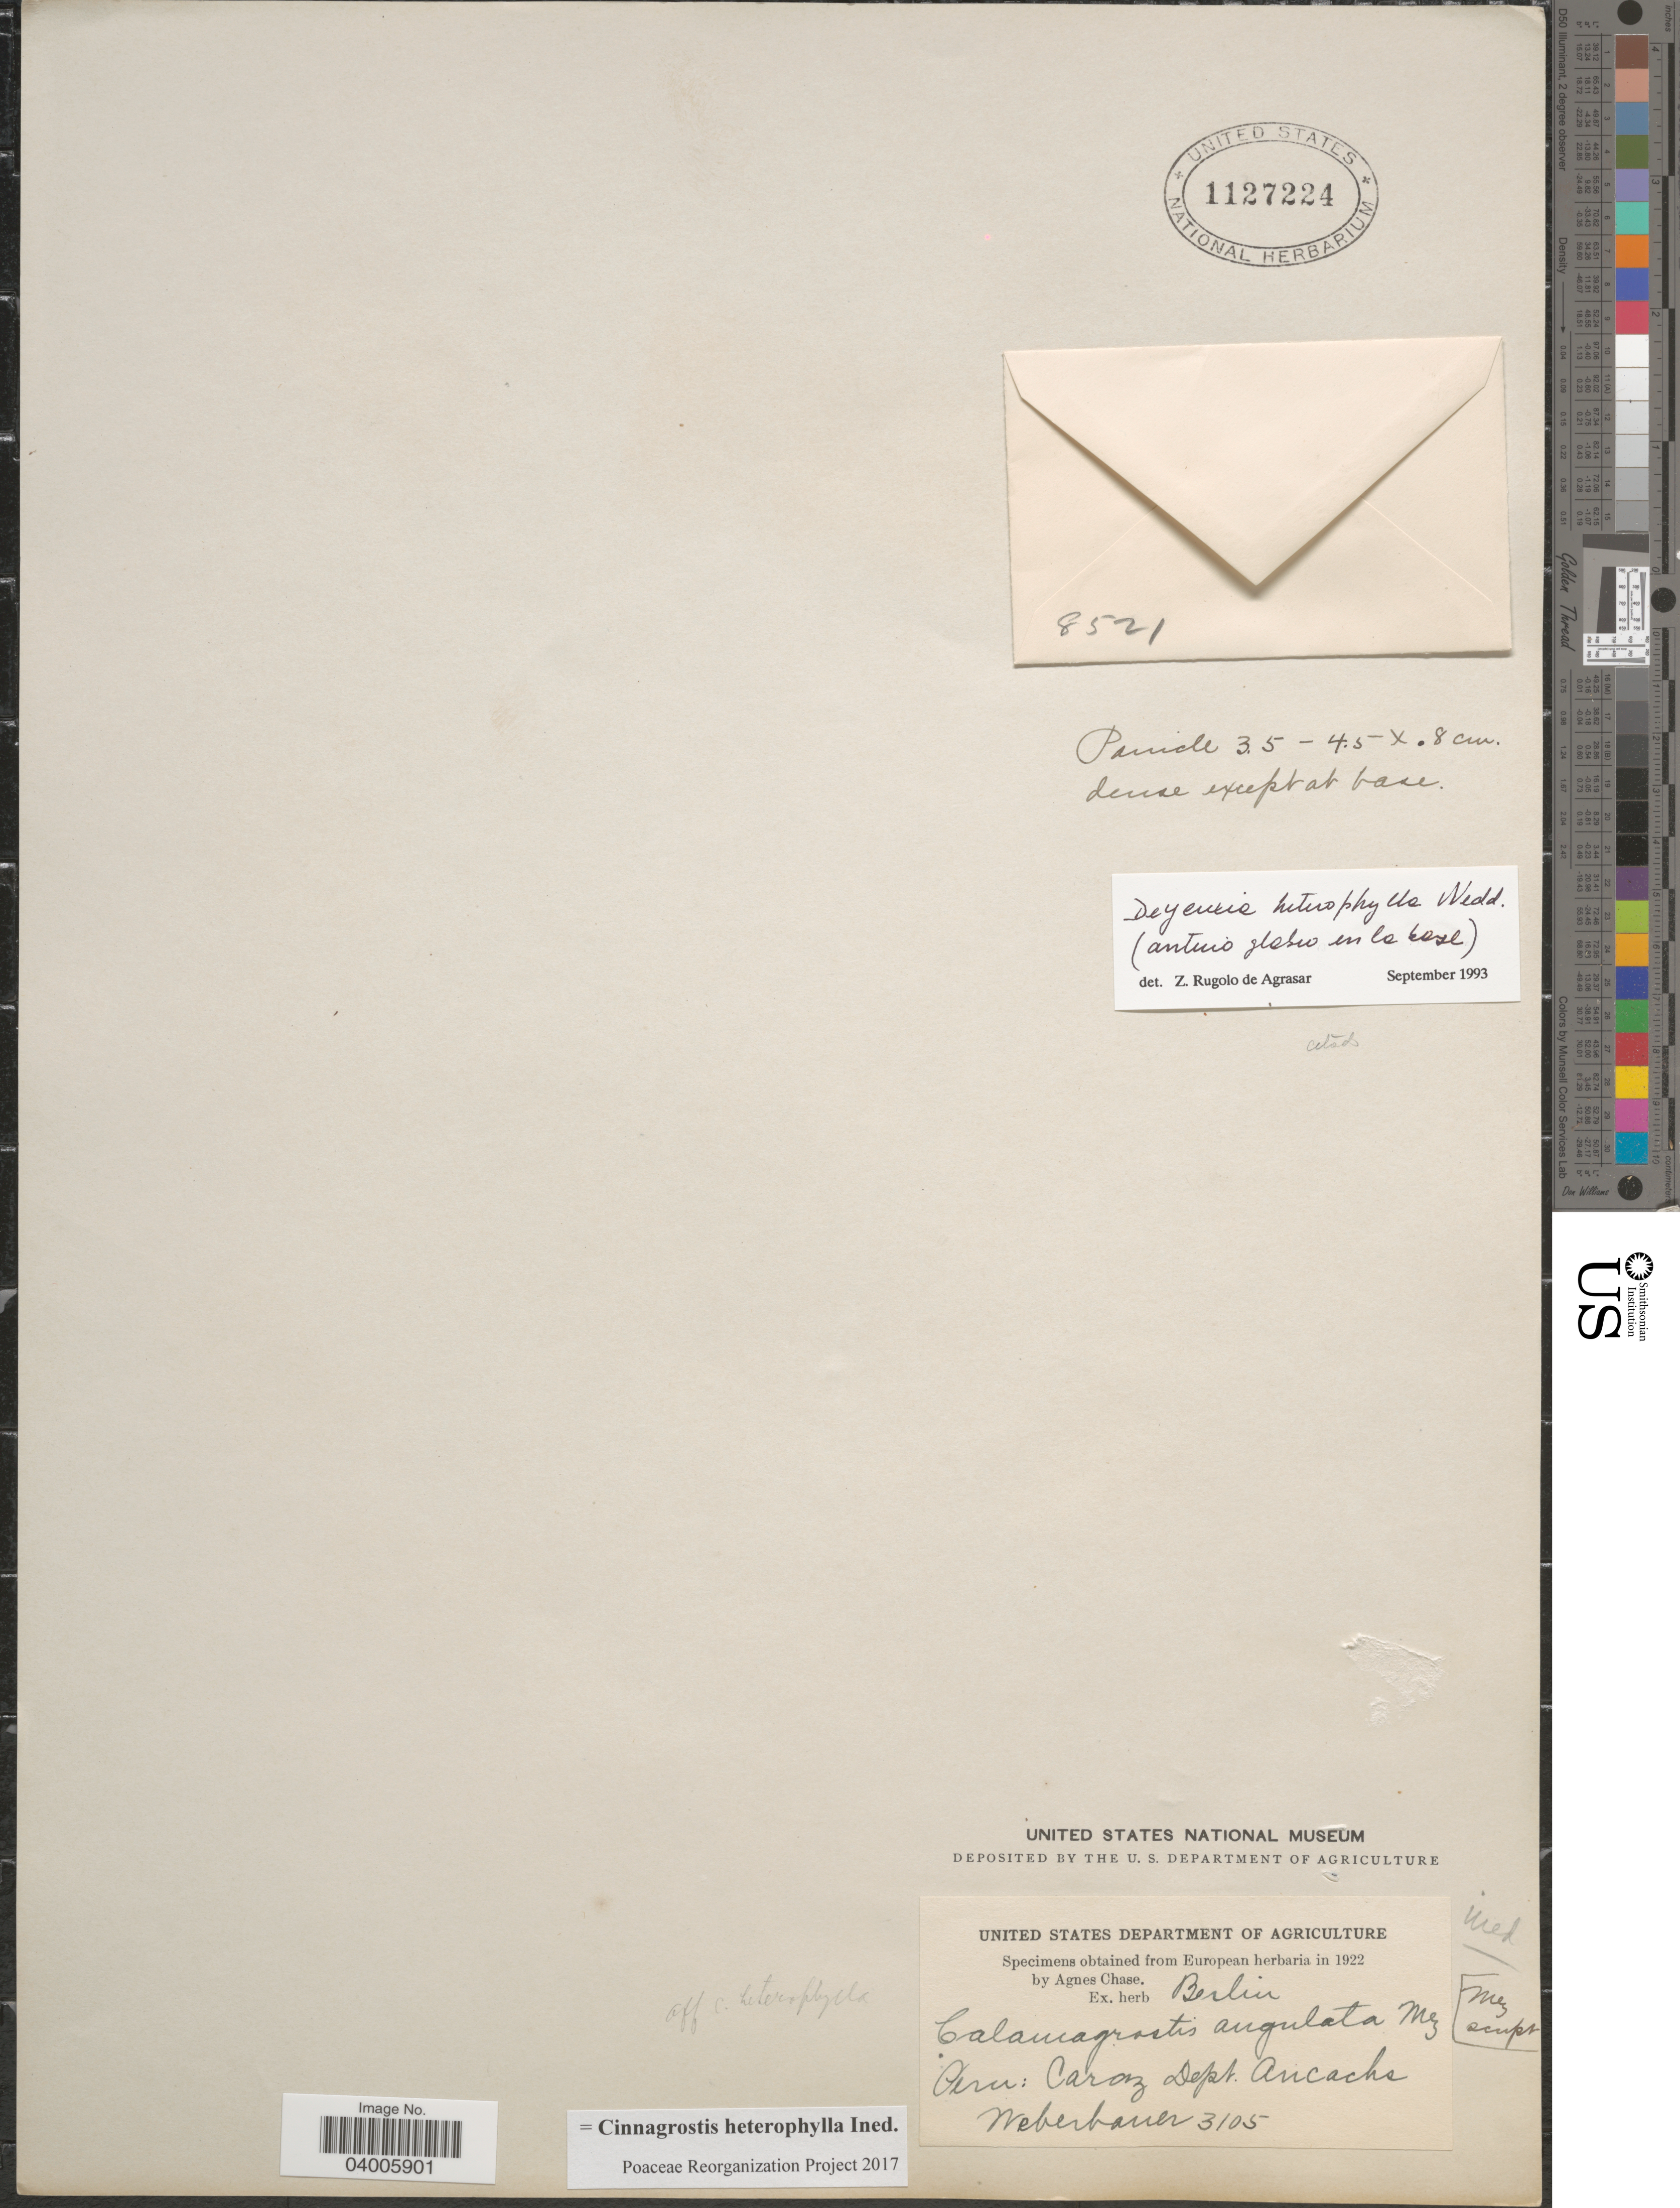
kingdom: Plantae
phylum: Tracheophyta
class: Liliopsida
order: Poales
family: Poaceae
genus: Cinnagrostis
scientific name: Cinnagrostis heterophylla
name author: (Wedd.) P.M. Peterson et al.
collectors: Weberbauer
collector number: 3105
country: Peru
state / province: Ancash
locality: Caraz. Dept. Ancachs.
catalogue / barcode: US 1127224